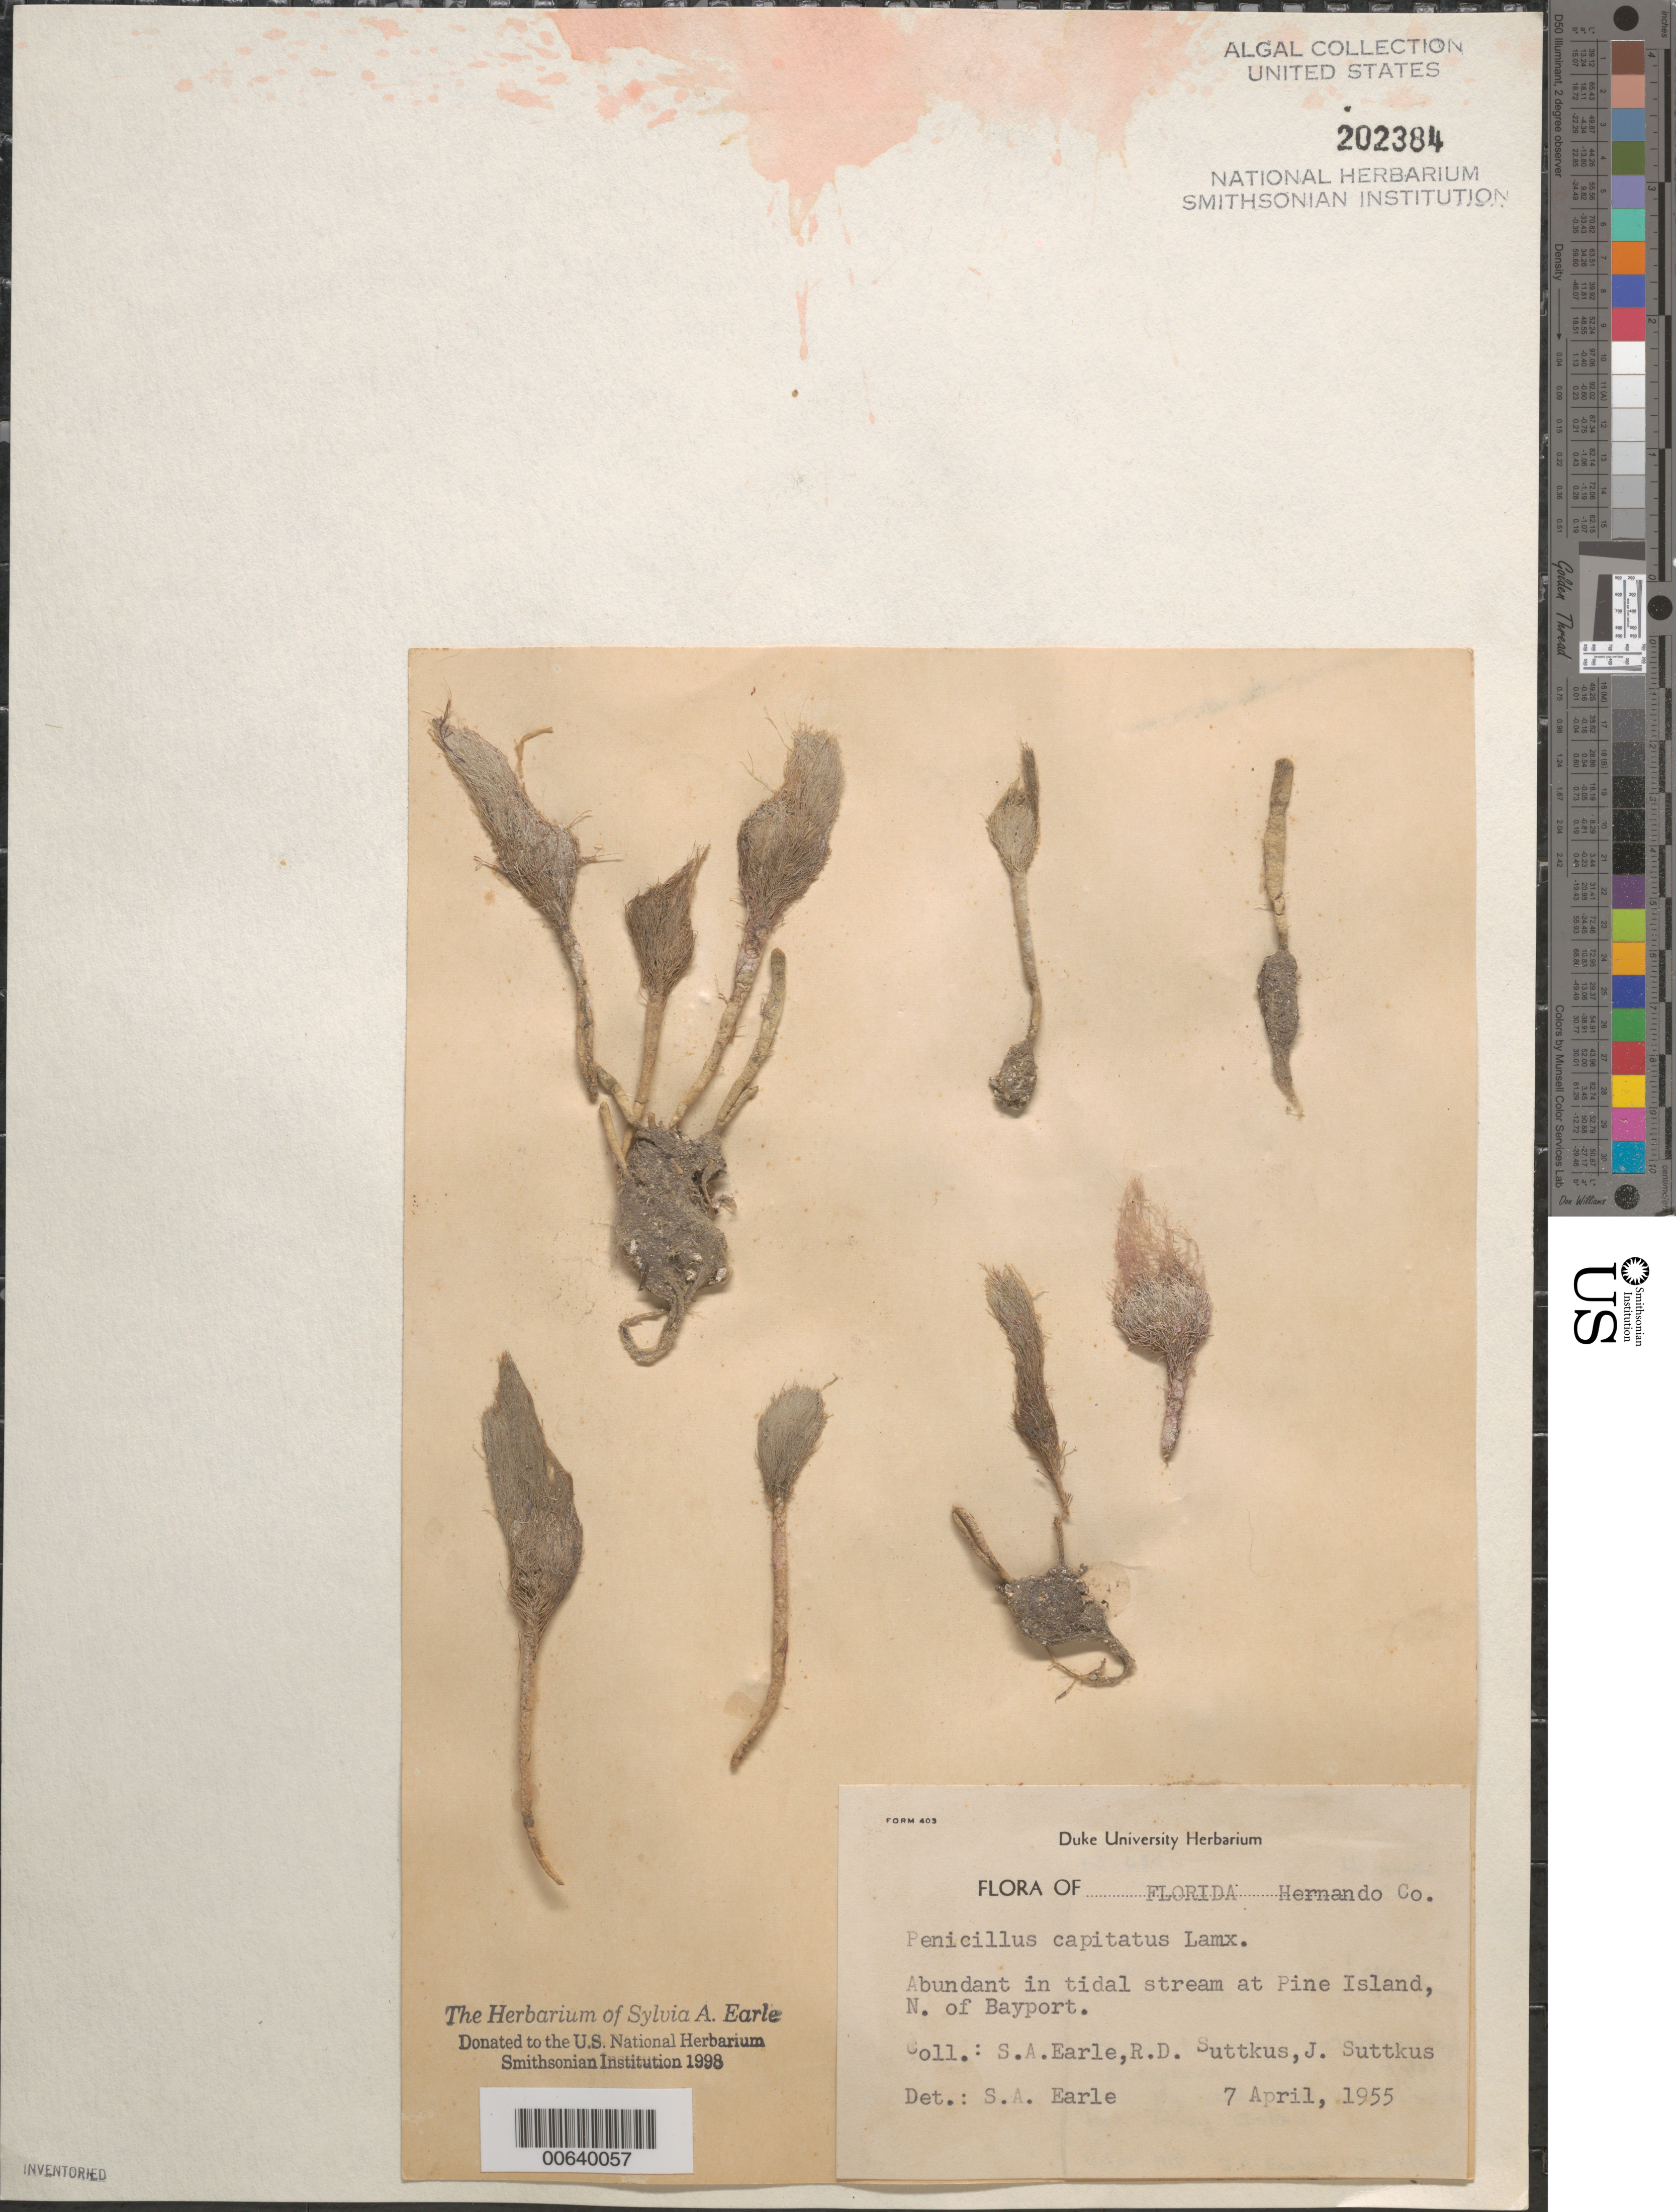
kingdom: Plantae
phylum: Chlorophyta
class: Ulvophyceae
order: Bryopsidales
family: Udoteaceae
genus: Penicillus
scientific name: Penicillus capitatus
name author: Lam.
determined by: Earle, S. A.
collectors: S. A. Earle, R. Suttkus & J. Suttkus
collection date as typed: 07 Apr 1955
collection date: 1955-04-07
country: United States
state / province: Florida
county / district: Hernando County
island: Pine Island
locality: North of Bayport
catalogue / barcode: US 202384